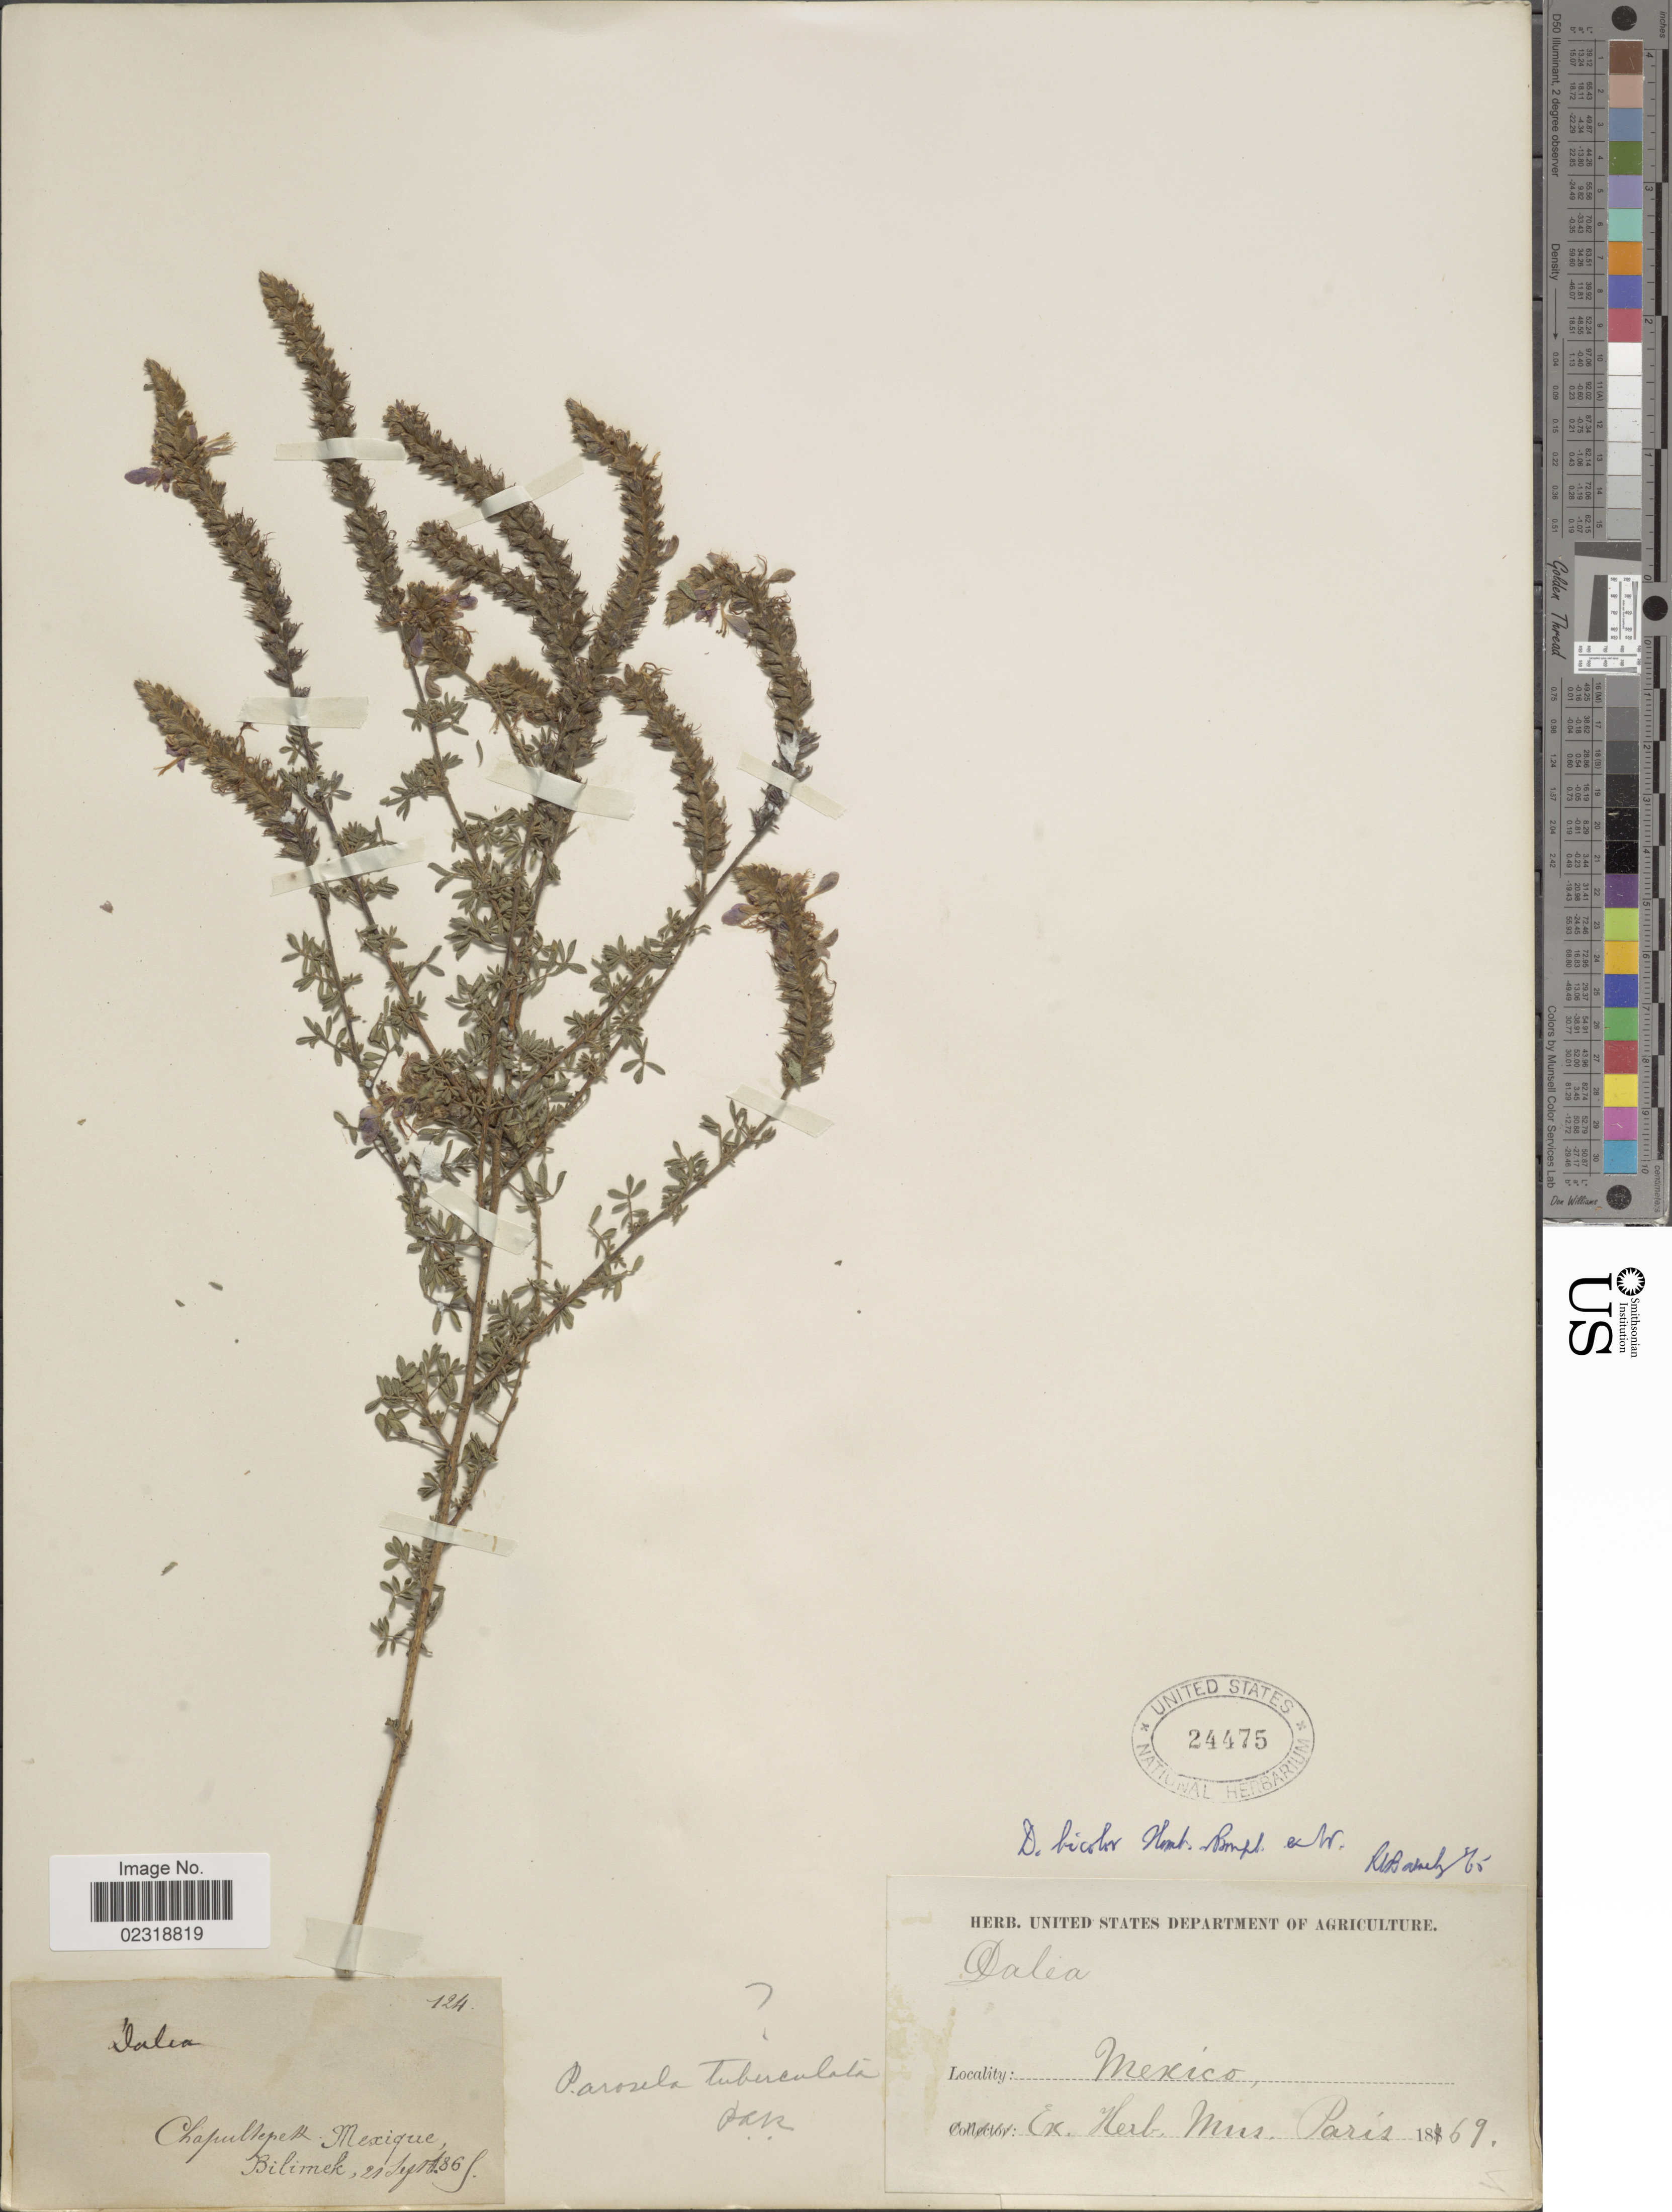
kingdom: Plantae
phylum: Tracheophyta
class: Magnoliopsida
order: Fabales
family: Fabaceae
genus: Dalea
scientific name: Dalea bicolor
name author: Humb. & Bonpl. ex Willd.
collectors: -. Bilimek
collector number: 124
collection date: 1869-09-21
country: Mexico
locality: Chapultepek, Mexique.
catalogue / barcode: US 24475